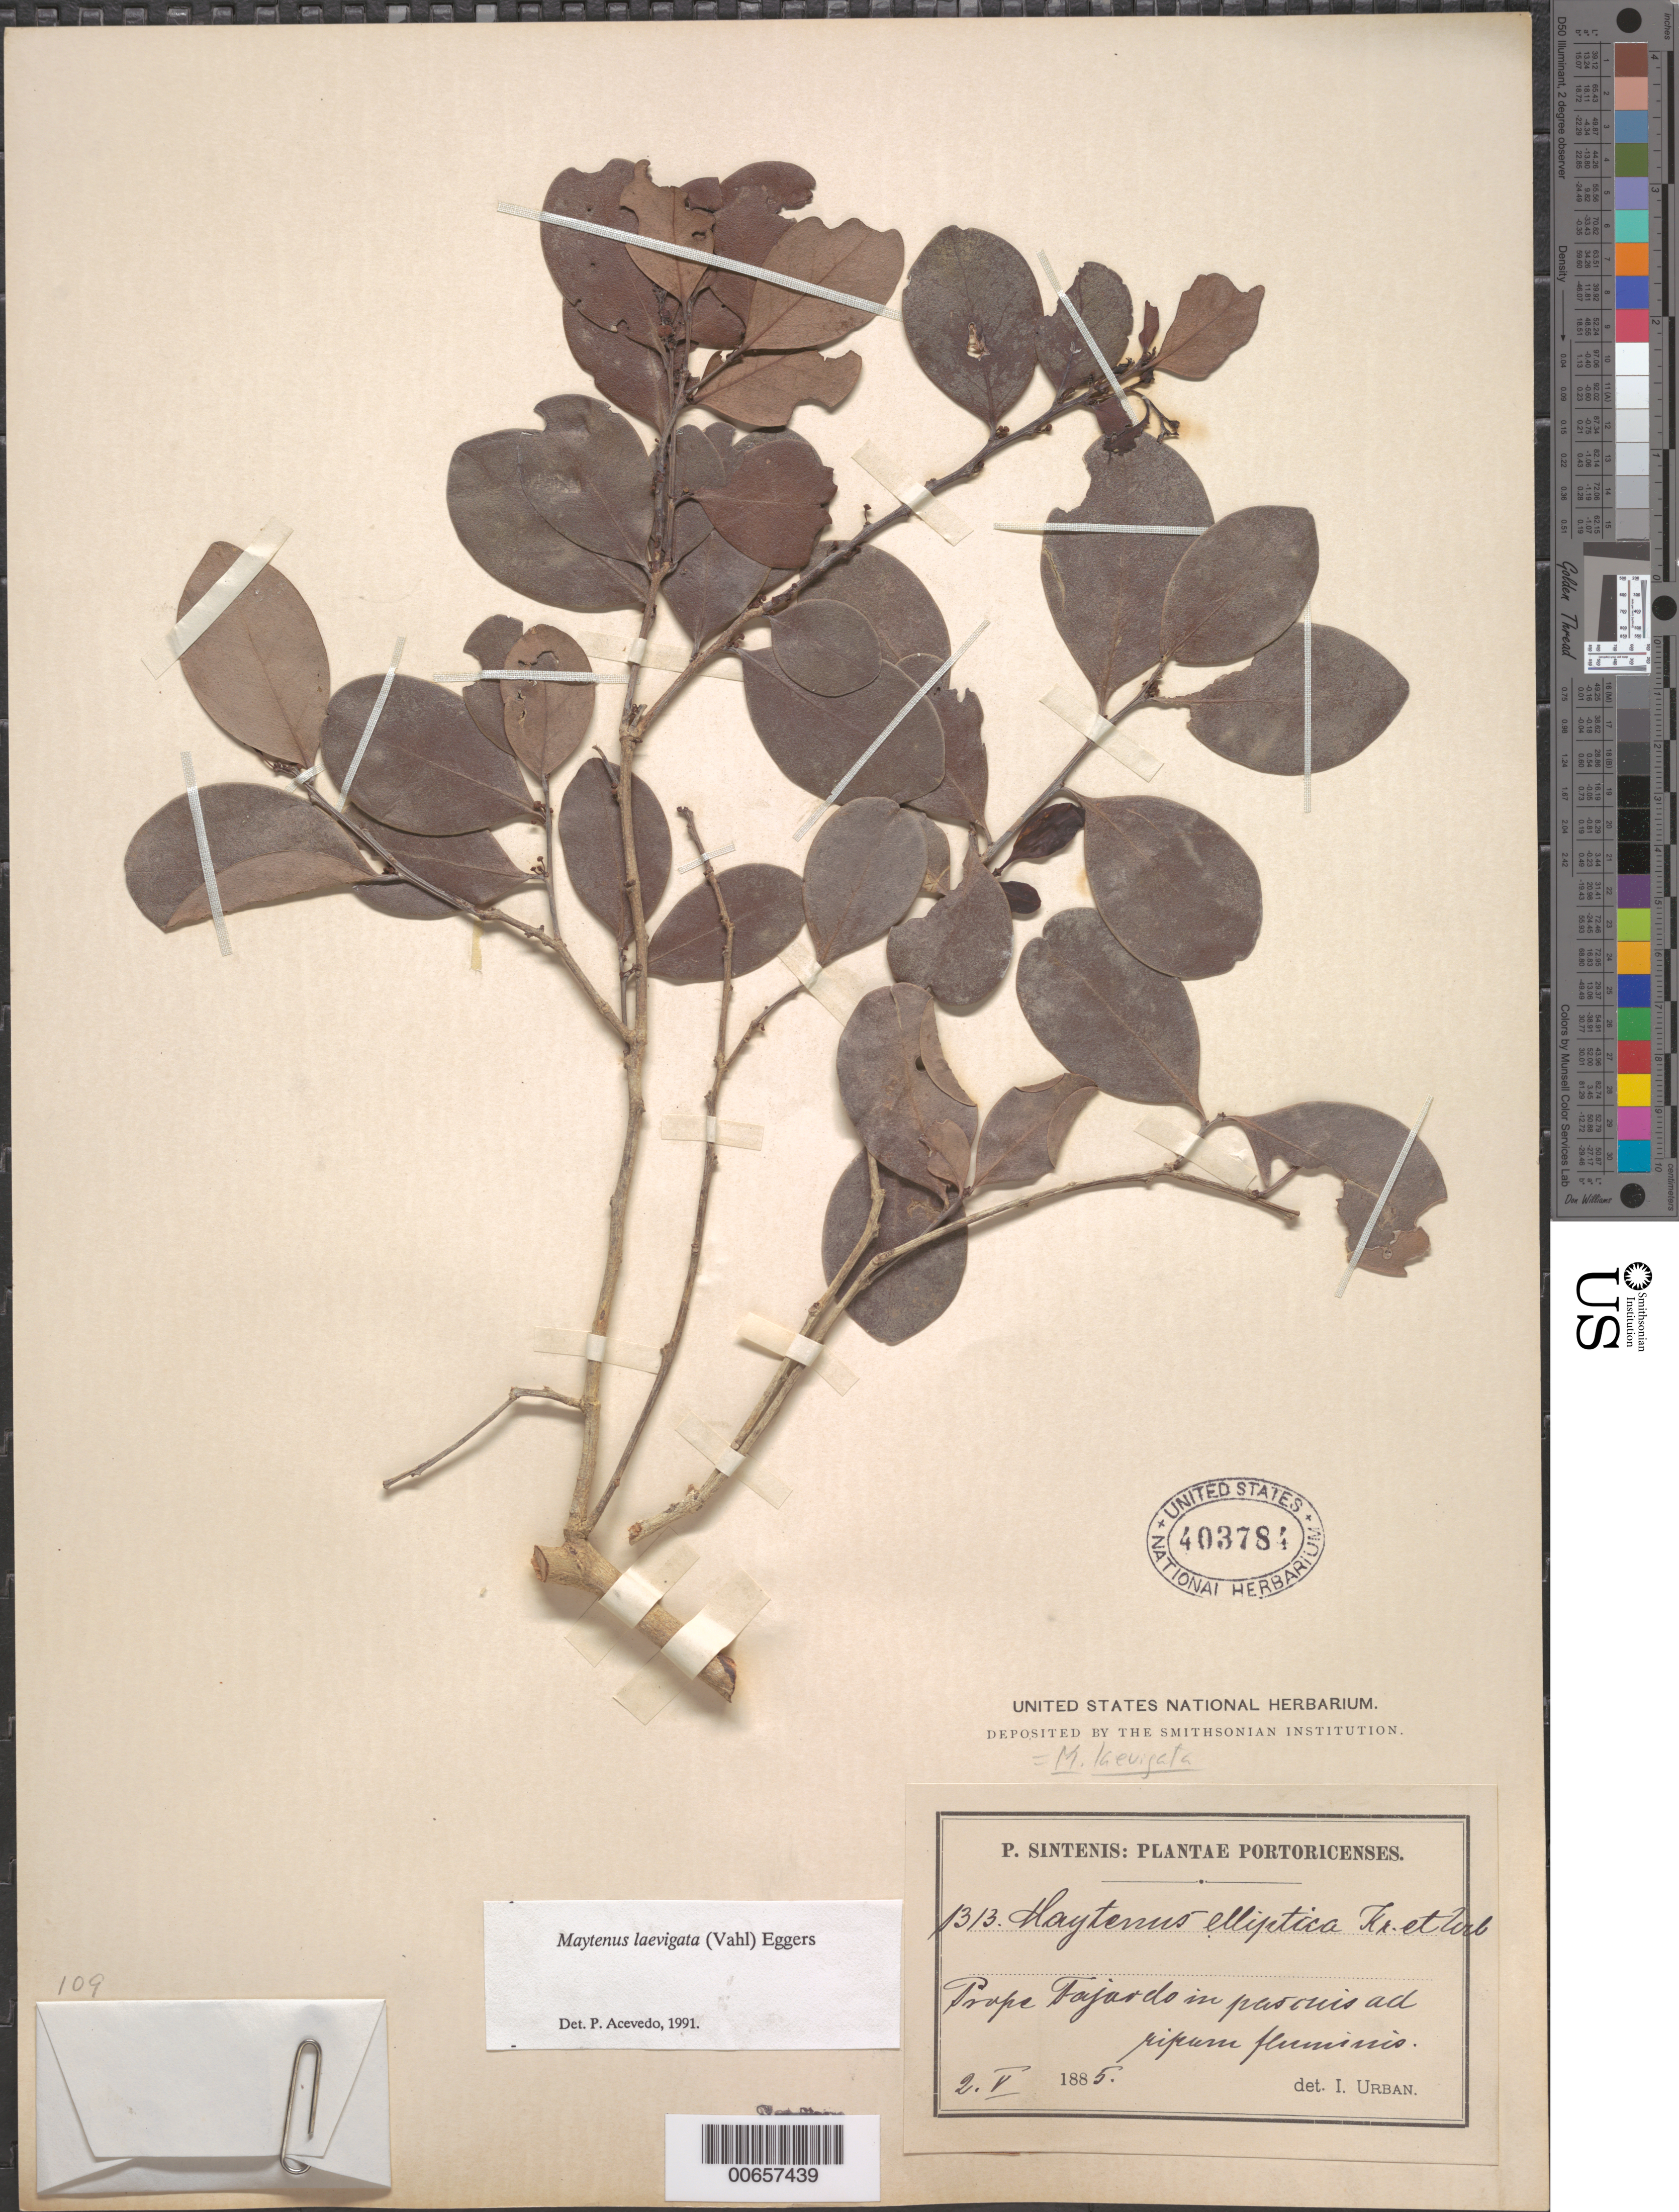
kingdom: Plantae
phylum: Tracheophyta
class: Magnoliopsida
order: Celastrales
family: Celastraceae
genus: Maytenus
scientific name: Maytenus laevigatus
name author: (Vahl) Griseb. ex Eggers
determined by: Acevedo-Rodríguez, P., (BOT), Smithsonian Institution - National Museum of Natural History (UNITED STATES)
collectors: P. Sintenis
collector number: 1313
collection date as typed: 02 May 1885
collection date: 1885-05-02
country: Puerto Rico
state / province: Fajardo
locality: Prope Fajardo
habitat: In pascuis ad ripam fluminis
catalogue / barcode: US 403784